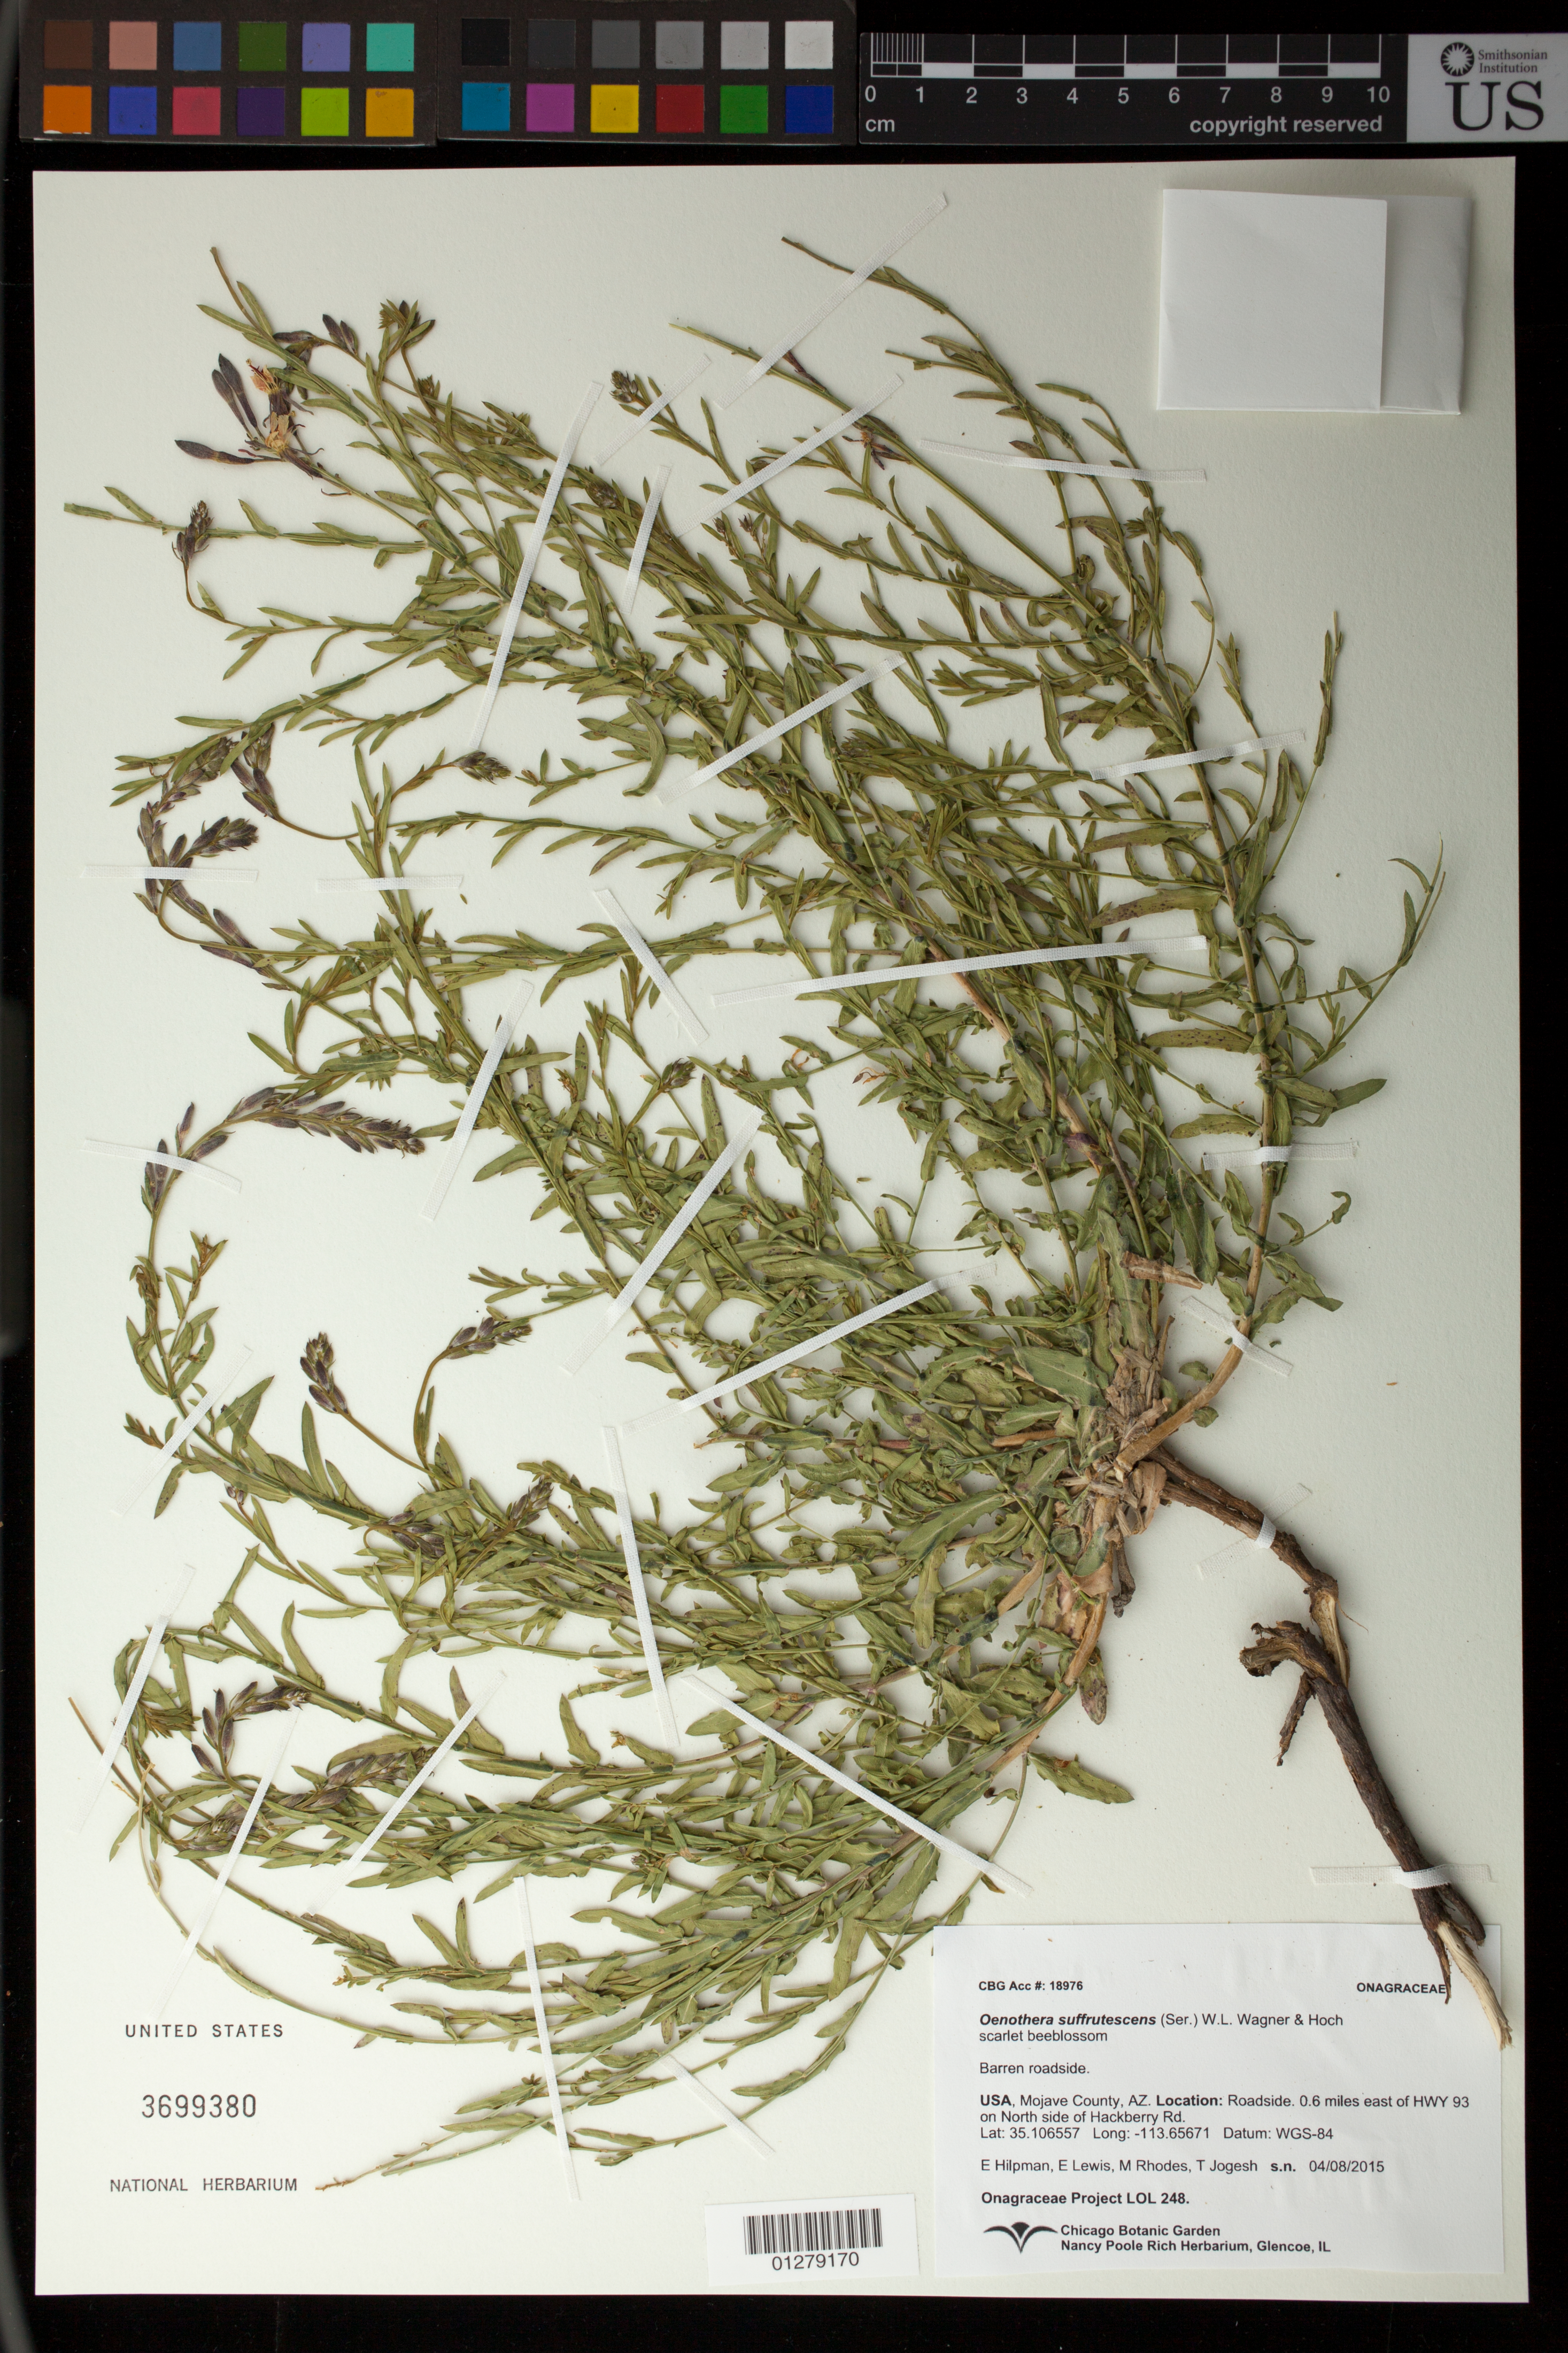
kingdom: Plantae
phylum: Tracheophyta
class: Magnoliopsida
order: Myrtales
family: Onagraceae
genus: Oenothera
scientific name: Oenothera suffrutescens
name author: (Ser.) W.L. Wagner & Hoch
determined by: Wagner, W. L., (BOT), Smithsonian Institution - National Museum of Natural History (UNITED STATES)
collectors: E. Hilpman, E. Lewis, T. Jojesh & T. Jojesh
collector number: LOL 248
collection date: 2015-04-08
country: United States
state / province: Arizona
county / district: Mojave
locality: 0.6 mi E of HWY 93 on N side of Hackberry Rd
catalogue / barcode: US 3699380